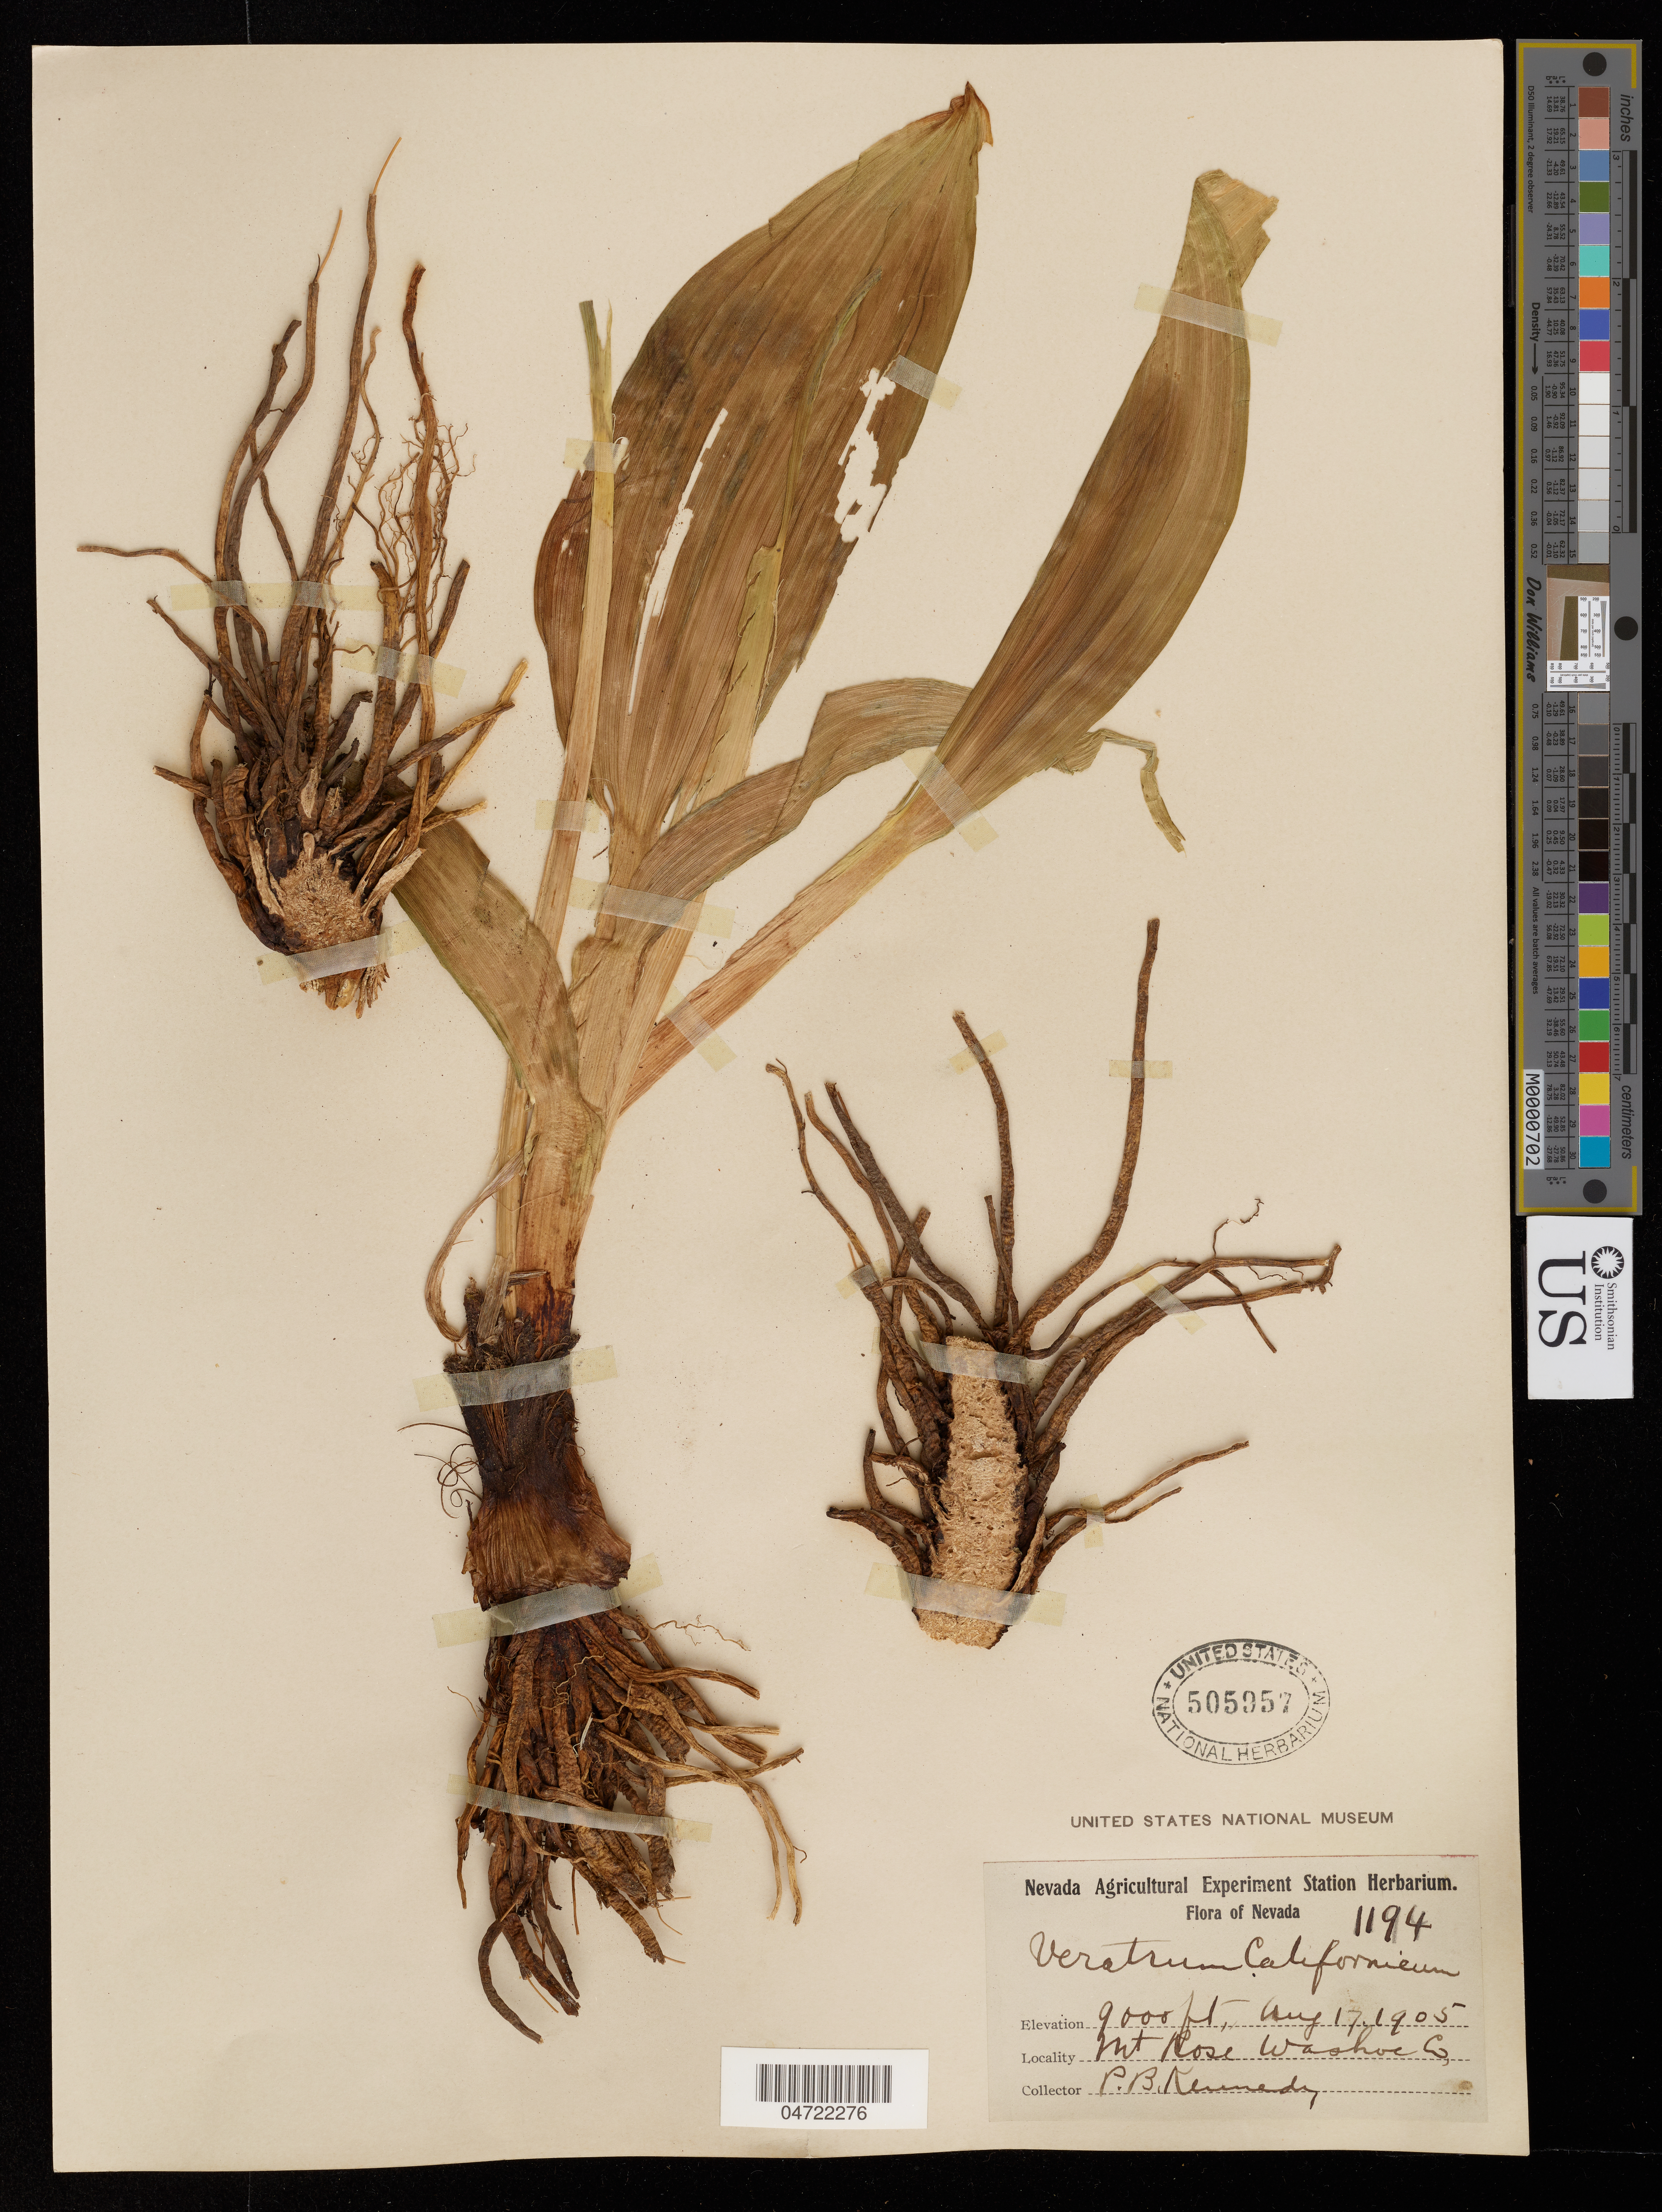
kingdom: Plantae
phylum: Tracheophyta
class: Liliopsida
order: Liliales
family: Melanthiaceae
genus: Veratrum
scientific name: Veratrum californicum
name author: Durand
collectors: P. B. Kennedy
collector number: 1194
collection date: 1905-08-17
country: United States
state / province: Nevada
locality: Mt Rose, Washoe Co.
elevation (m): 2743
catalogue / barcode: US 505957